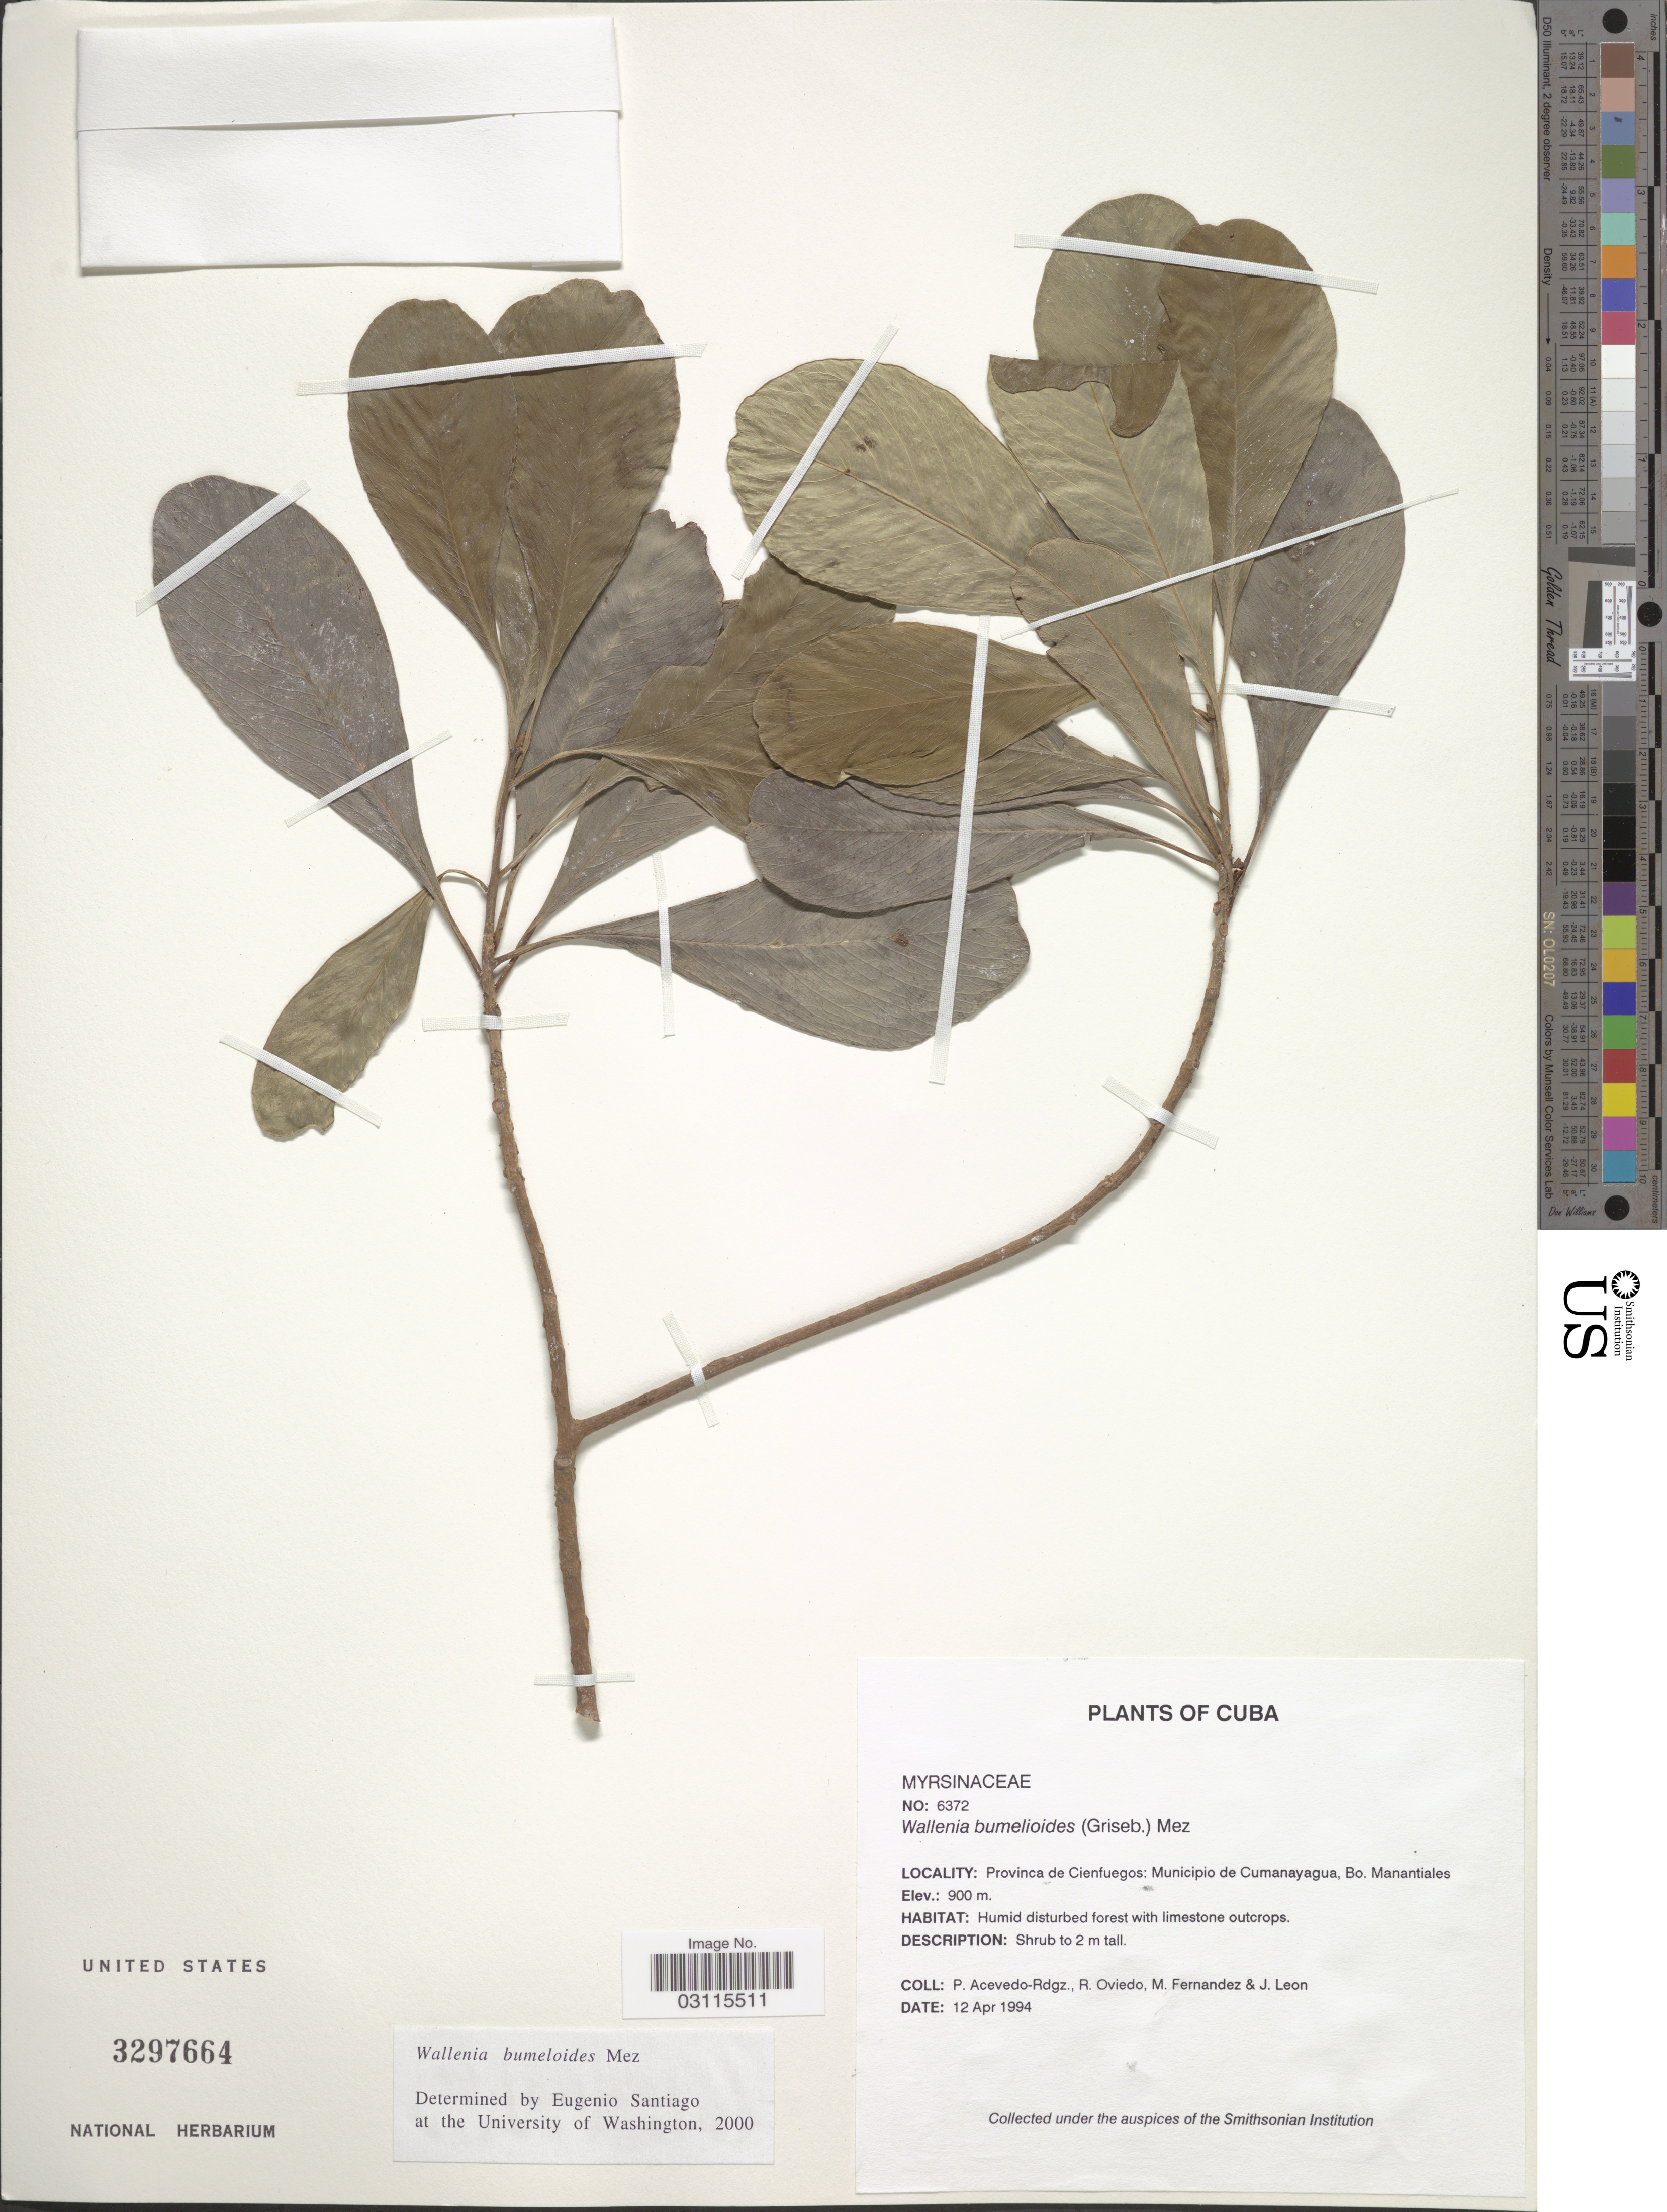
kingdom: Plantae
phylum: Tracheophyta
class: Magnoliopsida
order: Ericales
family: Primulaceae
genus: Wallenia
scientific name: Wallenia bumelioides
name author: (Griseb.) Mez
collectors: P. Acevedo-Rodr., R. Oviedo, M. Fernandez & J. León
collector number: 6372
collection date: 1994-04-12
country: Cuba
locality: Provinca de Cienfuegos: Municipio de Cumanayagua, Bo. Manantiales.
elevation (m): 900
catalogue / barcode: US 3297664